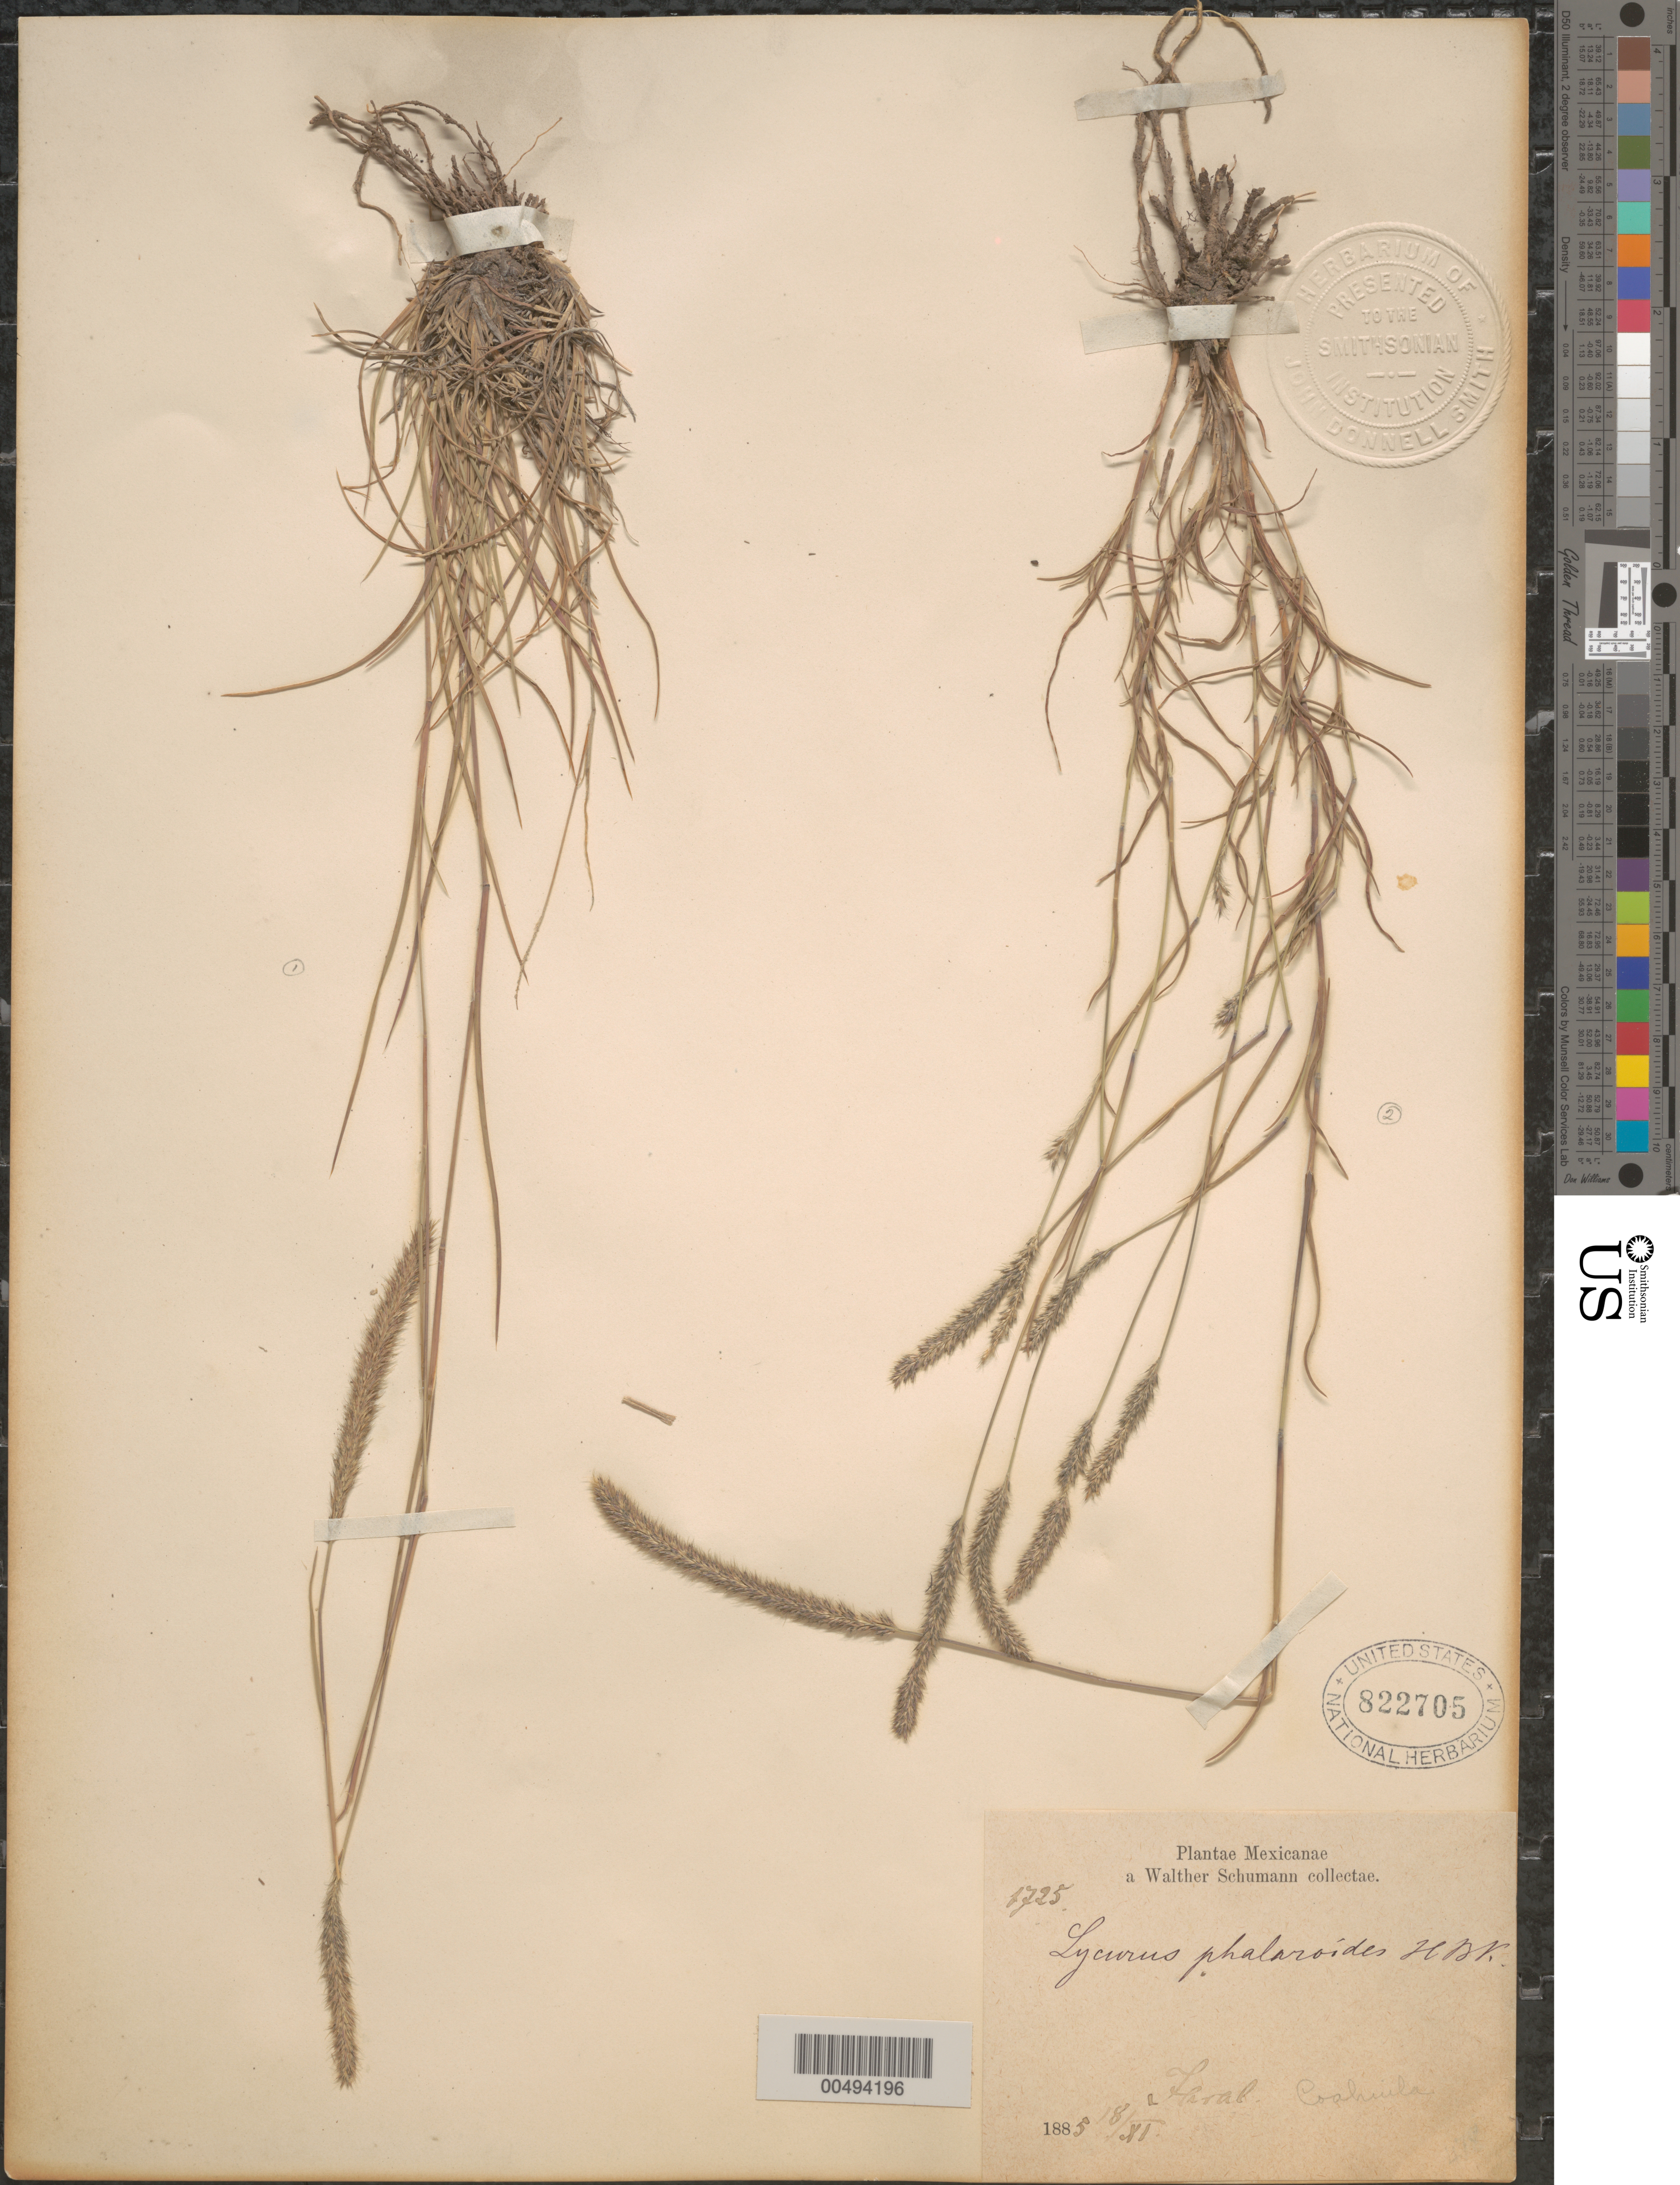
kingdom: Plantae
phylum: Tracheophyta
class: Liliopsida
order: Poales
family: Poaceae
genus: Lycurus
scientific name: Lycurus phleoides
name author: Kunth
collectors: W. Schumann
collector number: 1725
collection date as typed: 18 Nov 1885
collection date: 1885-11-18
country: Mexico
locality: Jaral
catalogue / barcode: US 822705